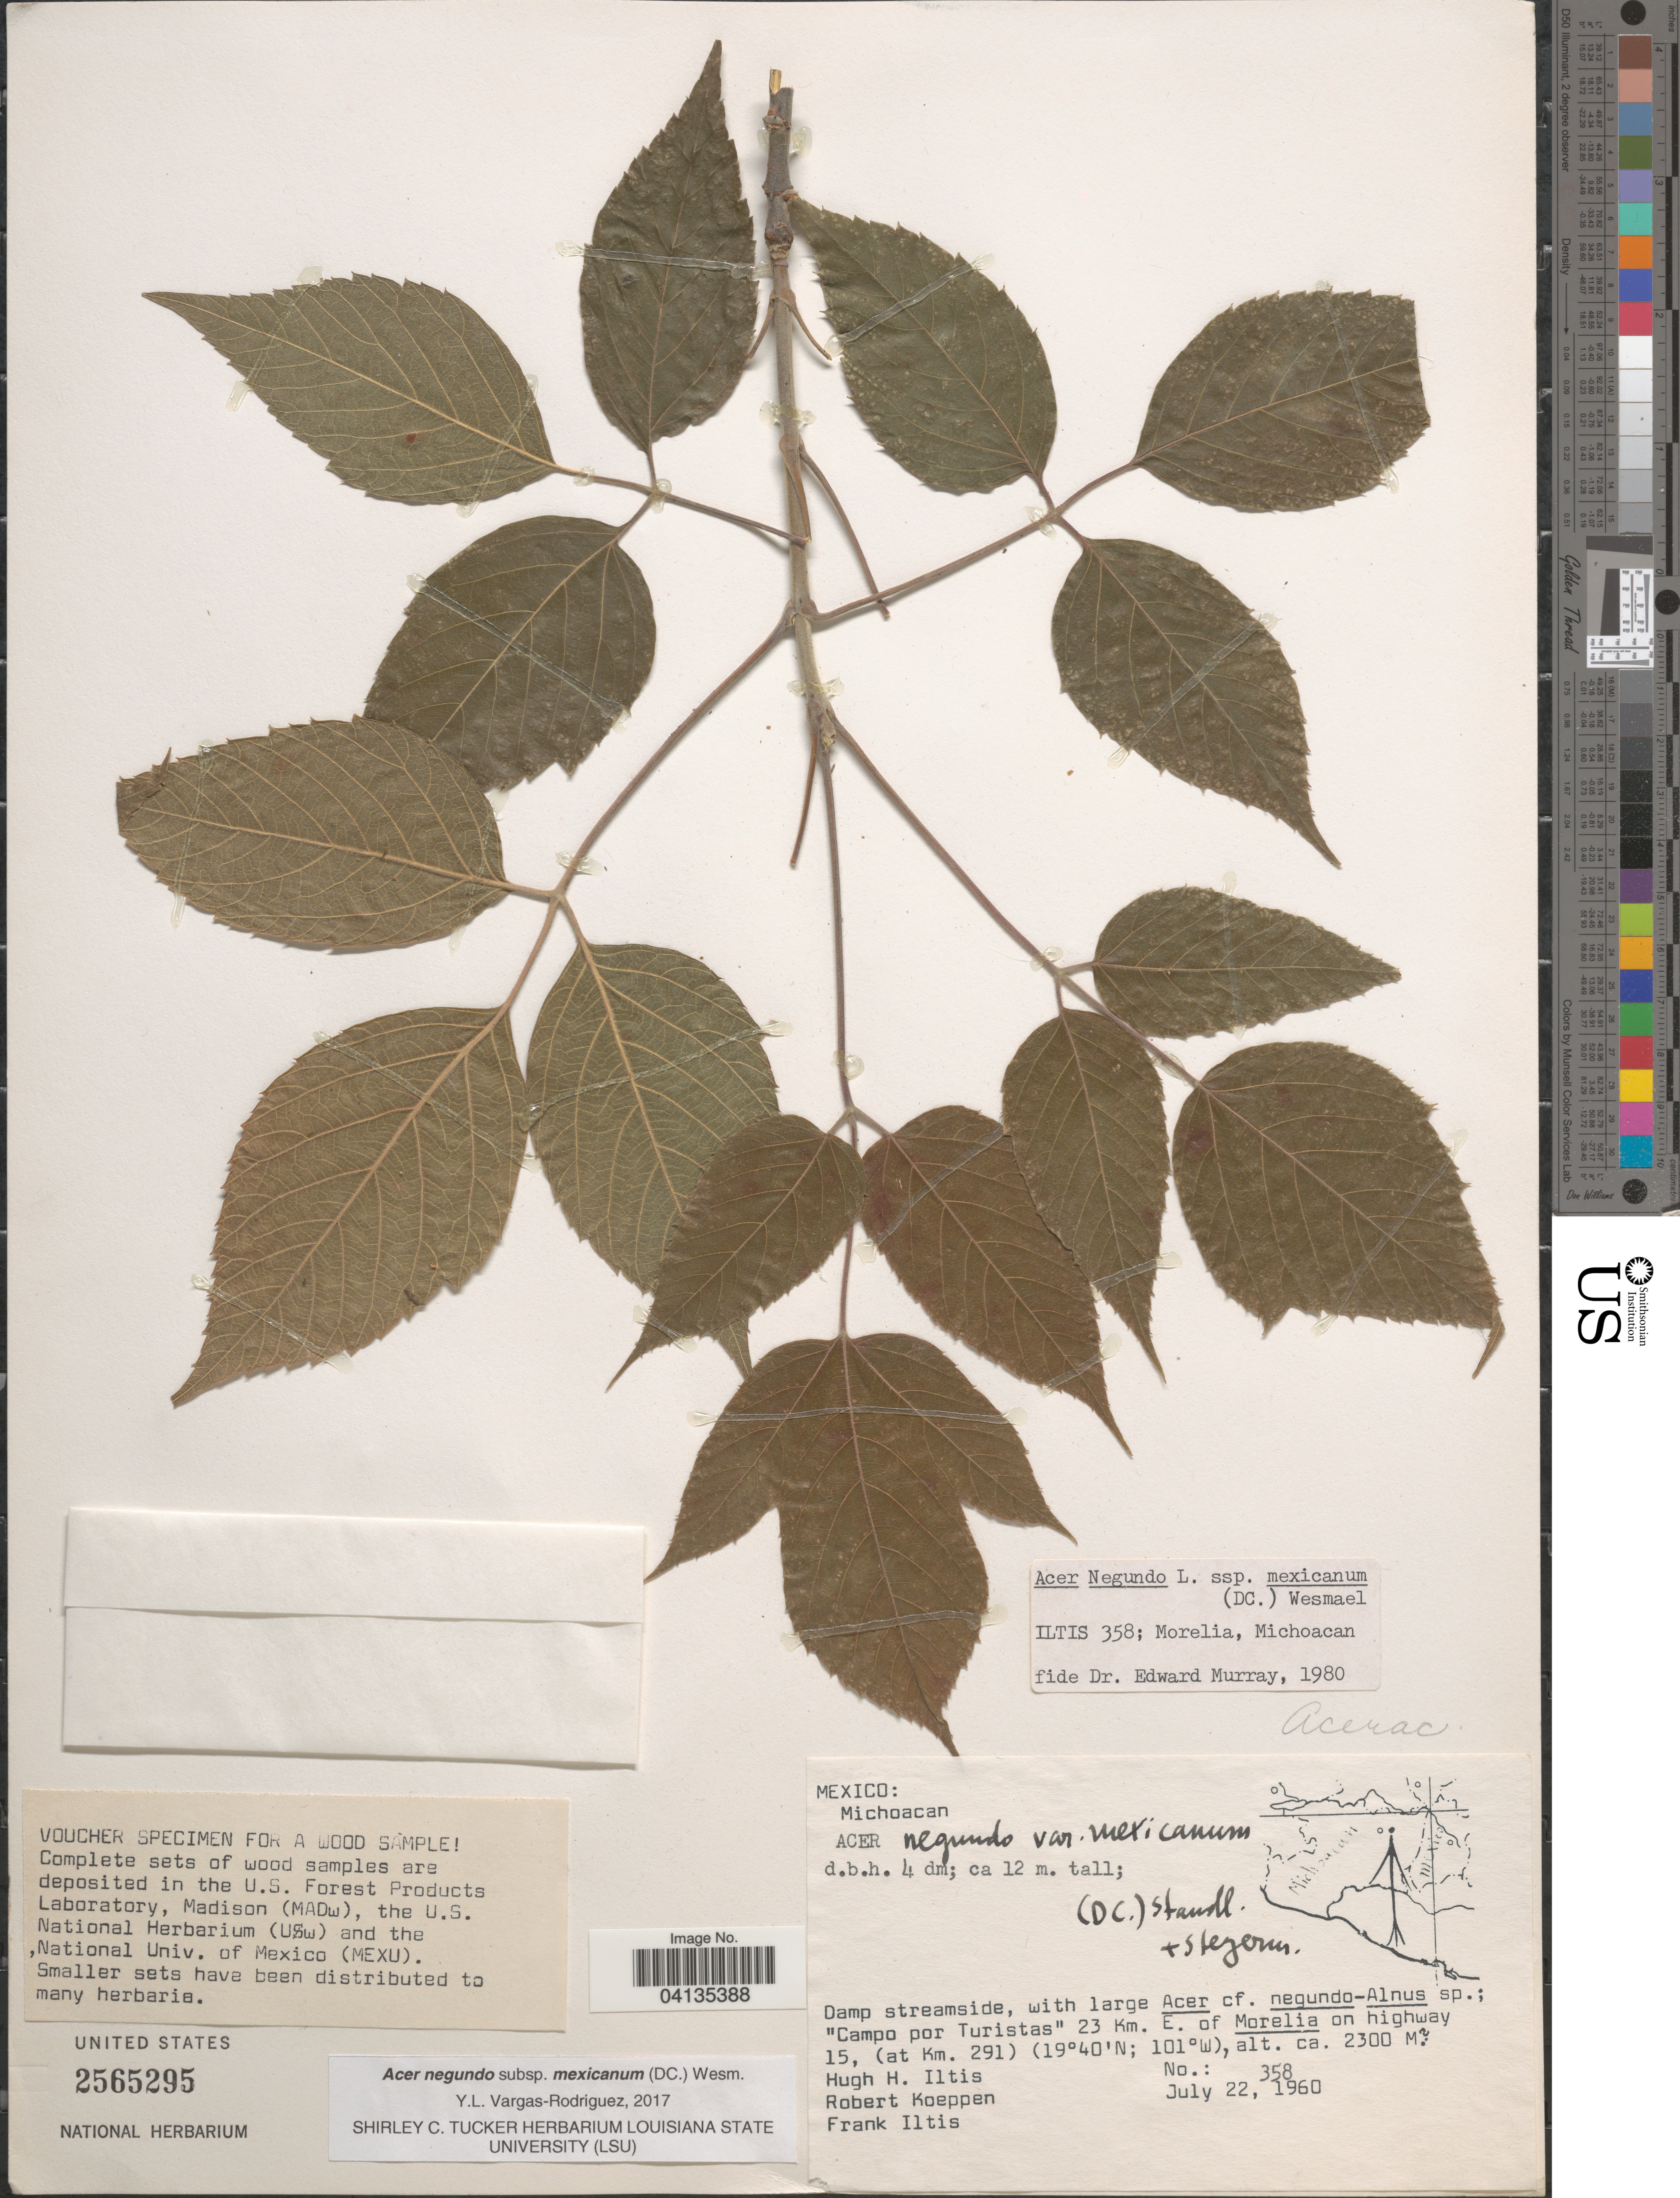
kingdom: Plantae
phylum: Tracheophyta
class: Magnoliopsida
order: Sapindales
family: Sapindaceae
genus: Acer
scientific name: Acer negundo subsp. mexicanum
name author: (DC.) Wesm.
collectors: H. Iltis, R. C. Koeppen & F. S. Iltis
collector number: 358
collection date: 1960-07-22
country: Mexico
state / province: Michoacán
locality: Campo por Turistas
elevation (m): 2300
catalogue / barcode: US 2565295